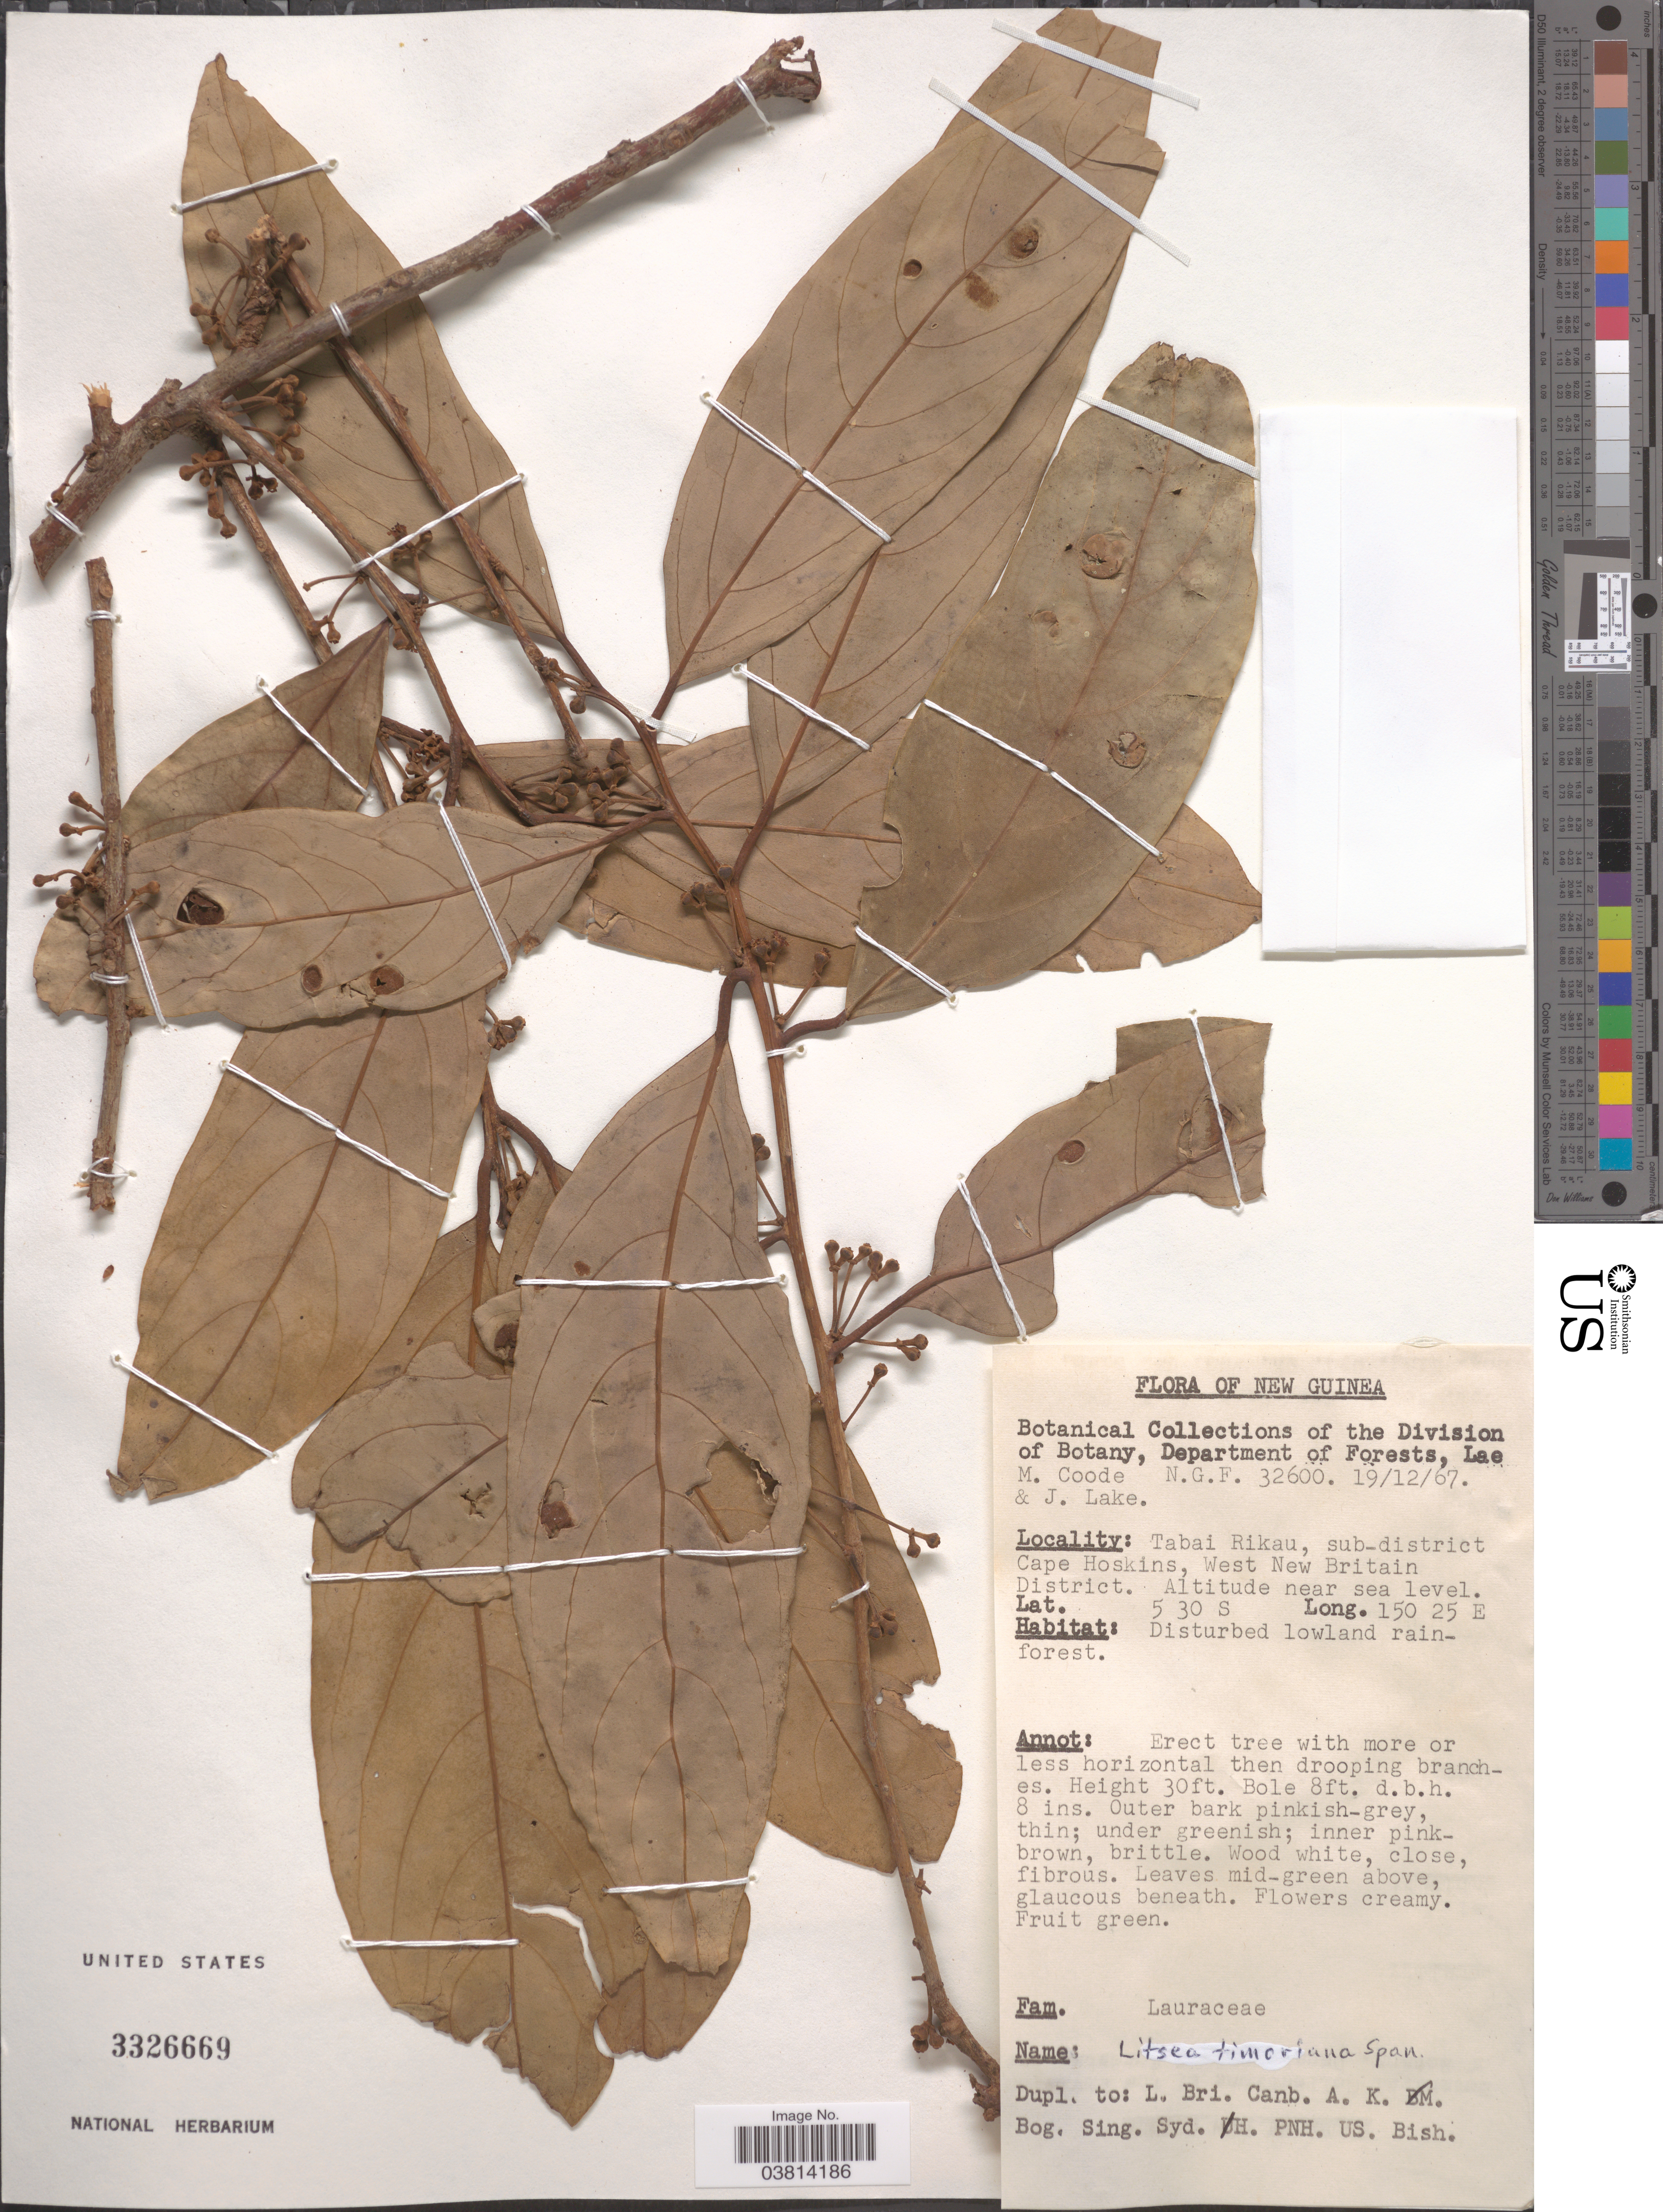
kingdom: Plantae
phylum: Tracheophyta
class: Magnoliopsida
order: Laurales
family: Lauraceae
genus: Litsea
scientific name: Litsea timoriana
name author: Span.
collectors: M. Coode & J. Lake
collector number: N.G.F. 32600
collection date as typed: Transcribed d/m/y: 19/12/67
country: Papua New Guinea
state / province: West New Britain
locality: New Guinea. Tabai Rikau, sub-district Cape Hoskins, West New Britain District.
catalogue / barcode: US 3326669